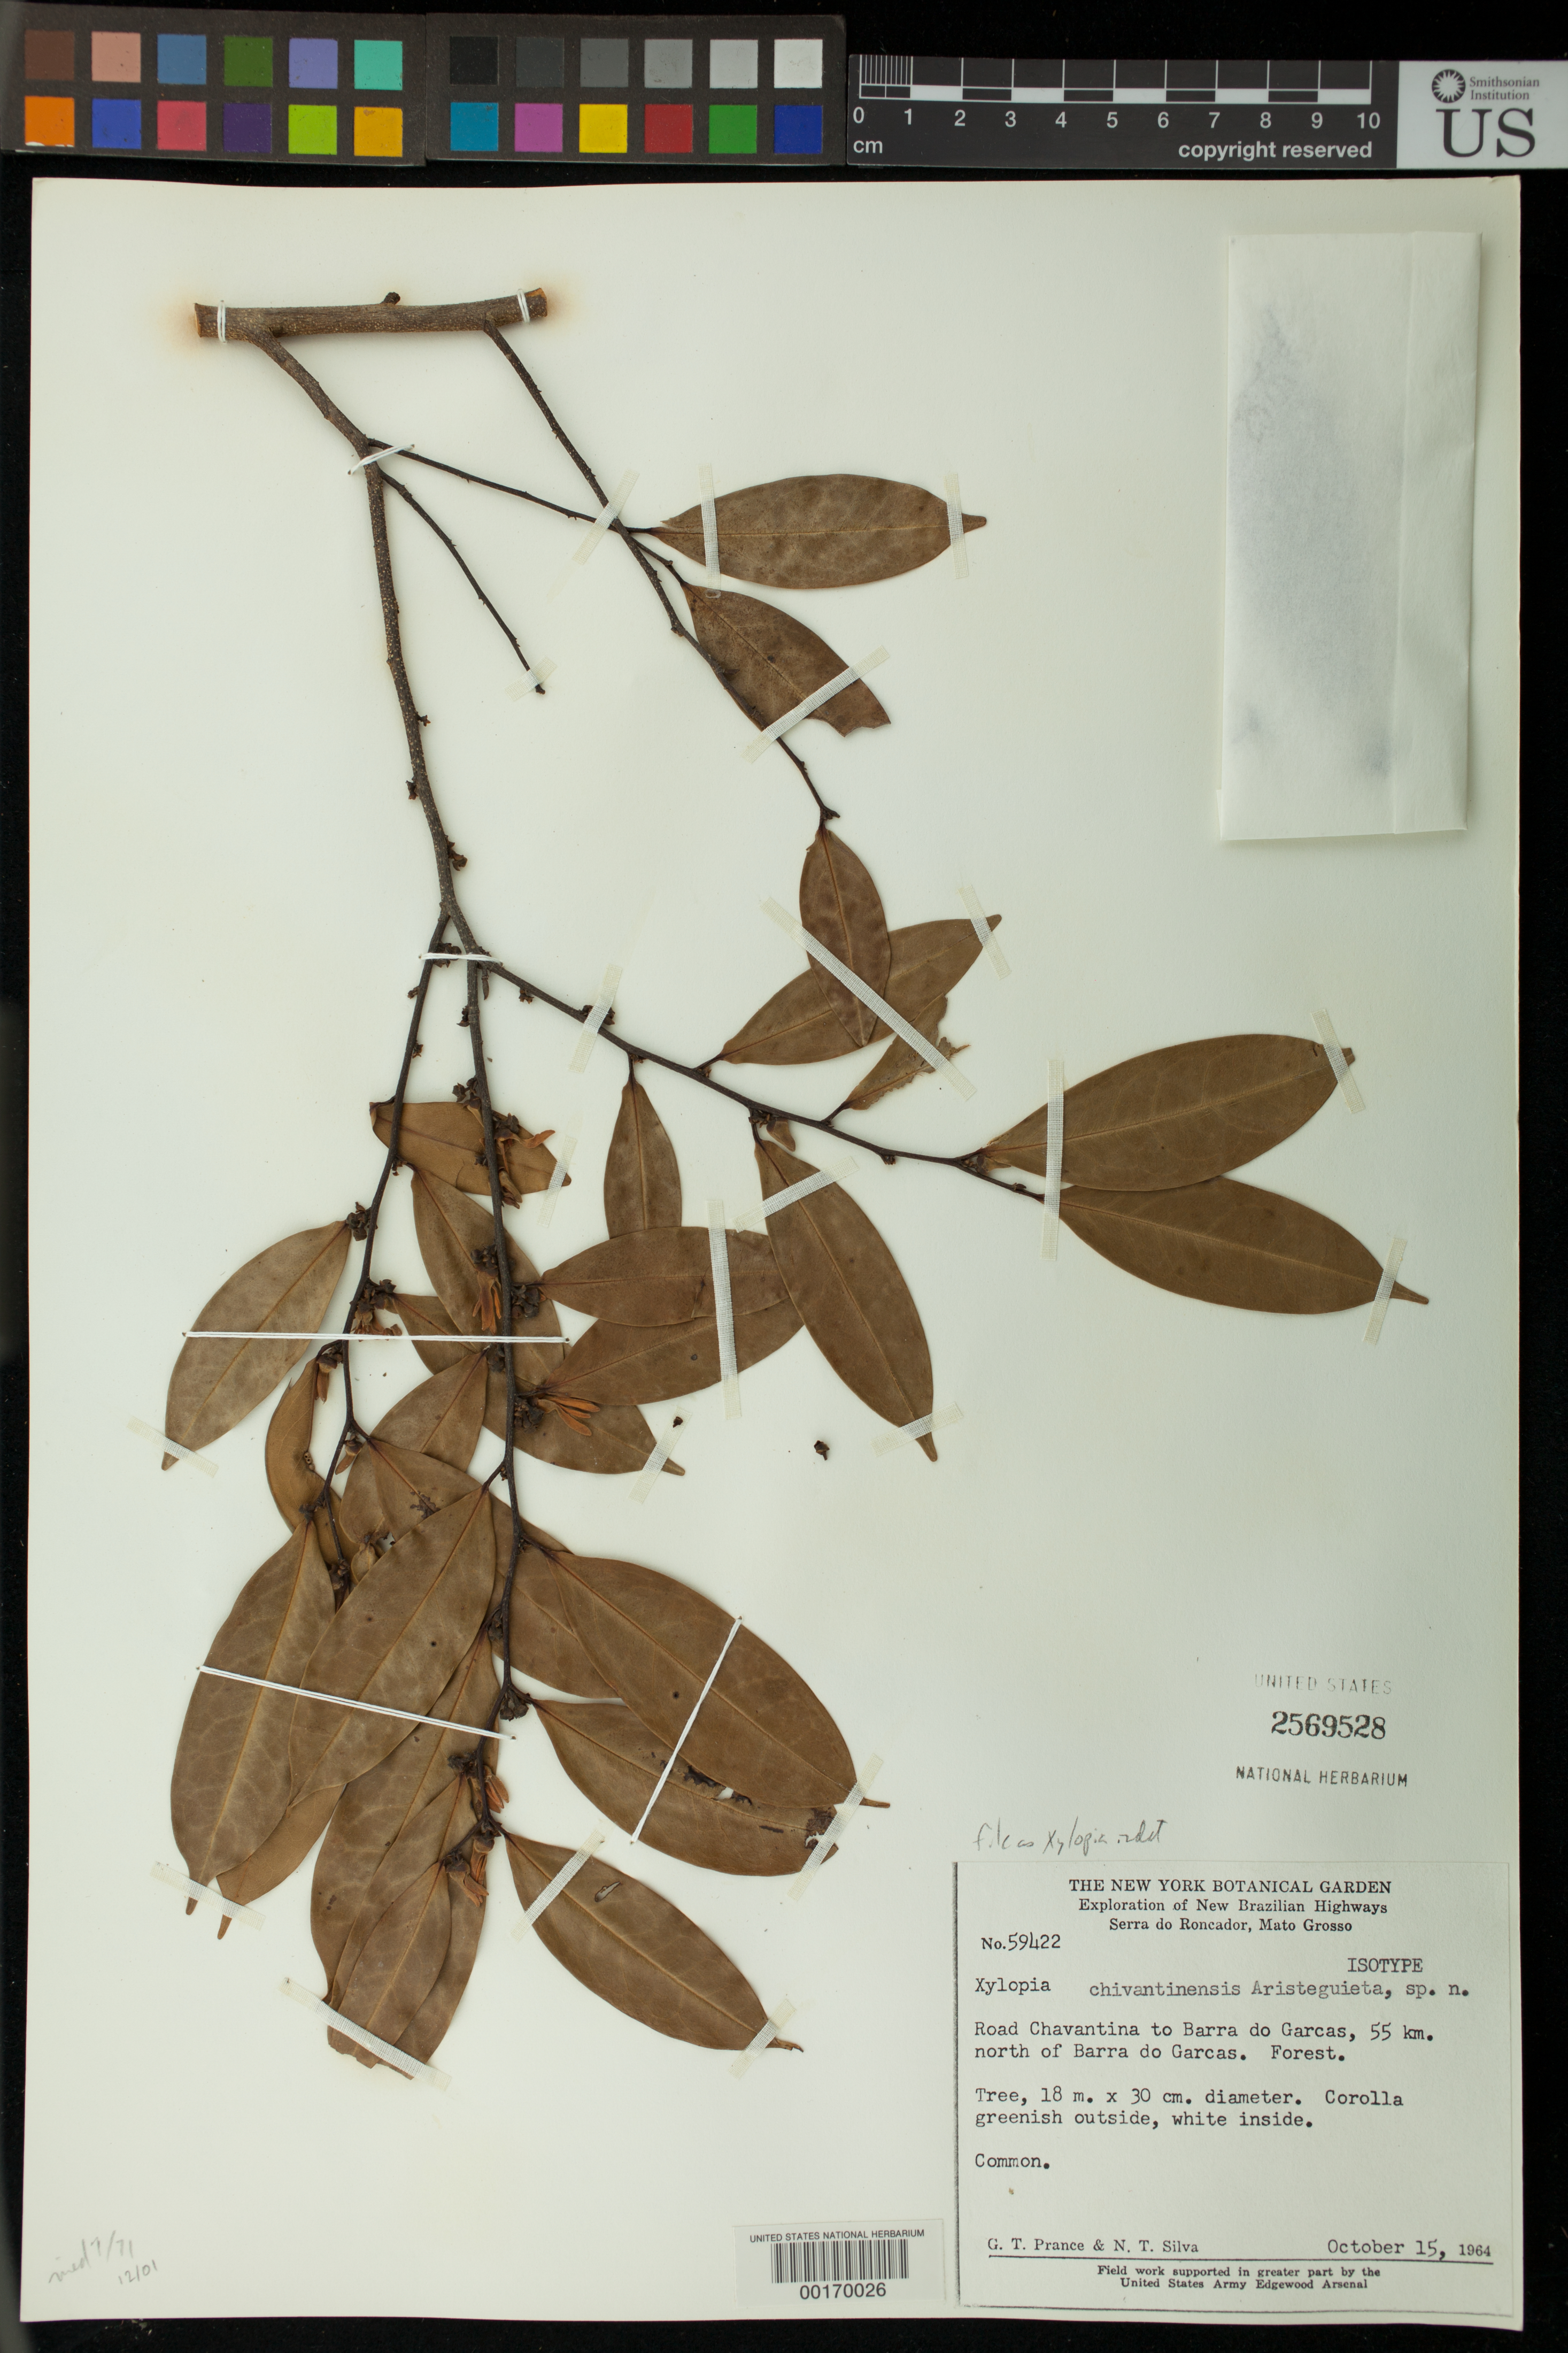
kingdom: Plantae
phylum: Tracheophyta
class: Magnoliopsida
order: Magnoliales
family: Annonaceae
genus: Xylopia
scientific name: Xylopia sp.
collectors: G. T. Prance & N. T. Silva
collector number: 11505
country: Brazil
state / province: Mato Grosso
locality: Serra do Roncador, Chavantina road to Barra Dogarcass, 55 km N of Barra do Garcas.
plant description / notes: This specimen (Prance & Silva 59422) annotated as isotype of Xylopia chivantinensis Aristeguieta, ined. 07/71;12/01 [still unpublished, Aug. 2015]. (Removed from the ined. types 12/01.)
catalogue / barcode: US 2251785